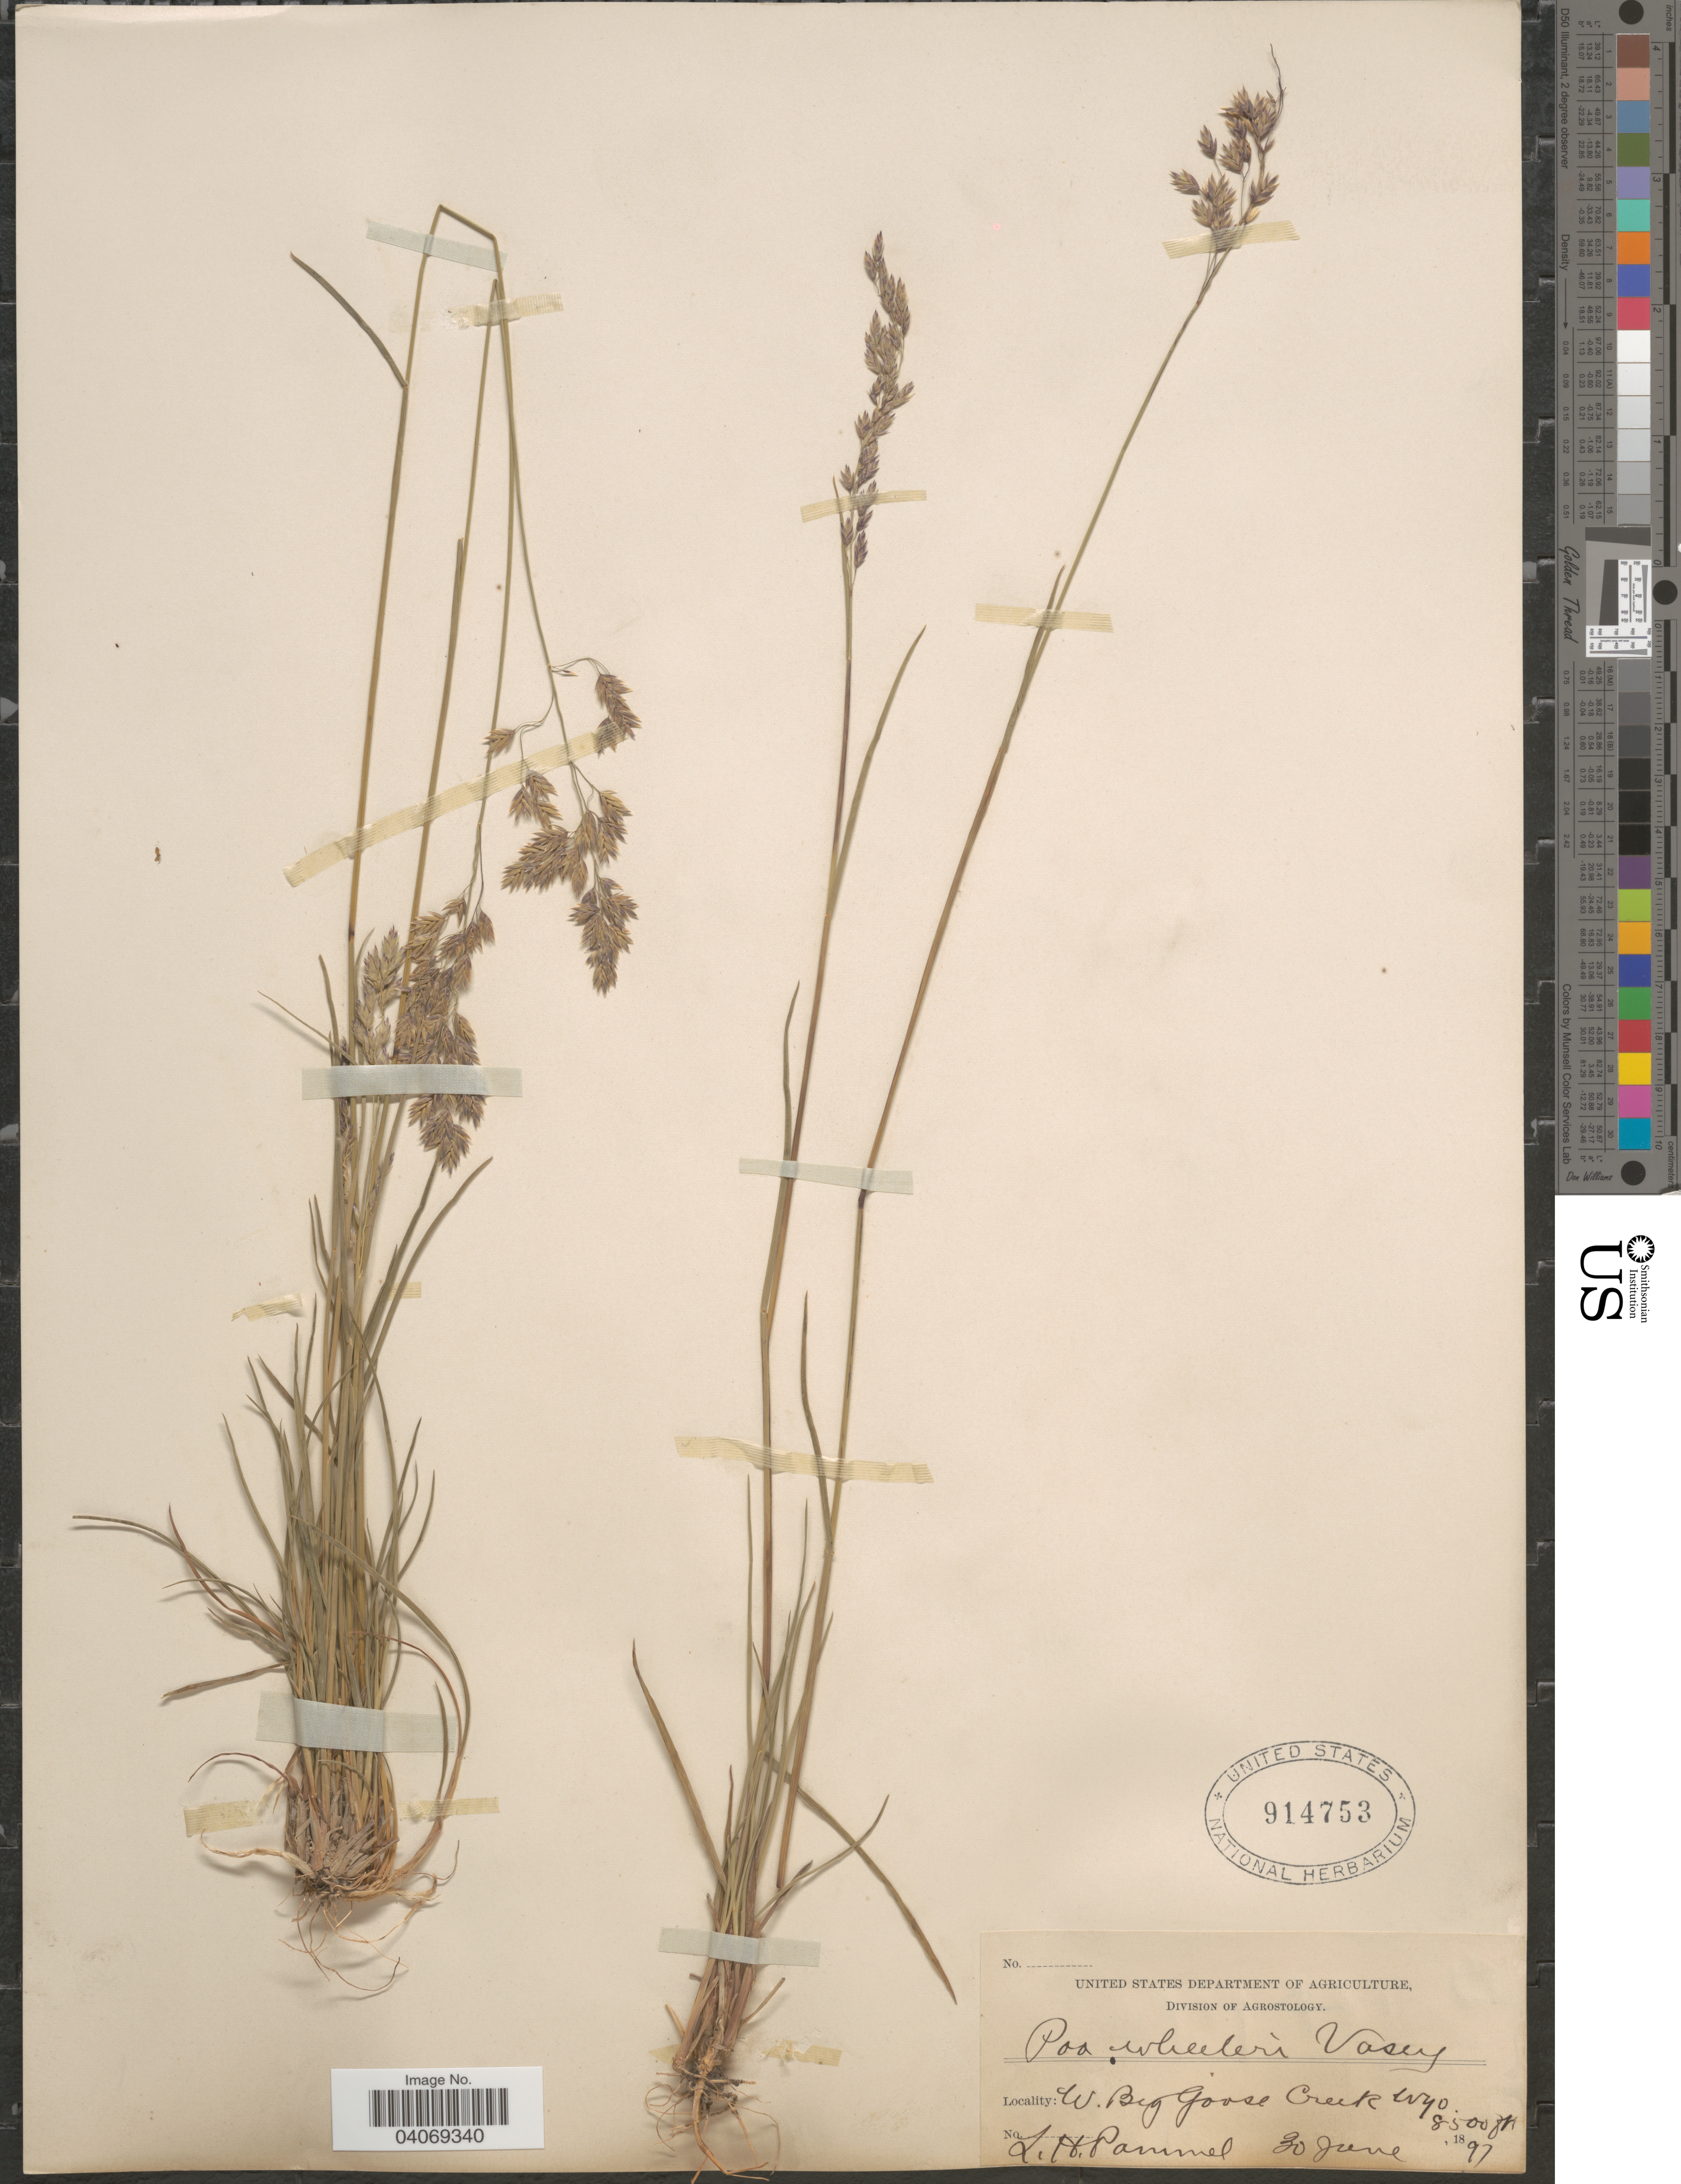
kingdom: Plantae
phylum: Tracheophyta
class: Liliopsida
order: Poales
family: Poaceae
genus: Poa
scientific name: Poa wheeleri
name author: Vasey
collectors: L. Pammel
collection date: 1897-06-30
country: United States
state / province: Wyoming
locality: W. Big Goose Creek.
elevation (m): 2591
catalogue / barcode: US 914753